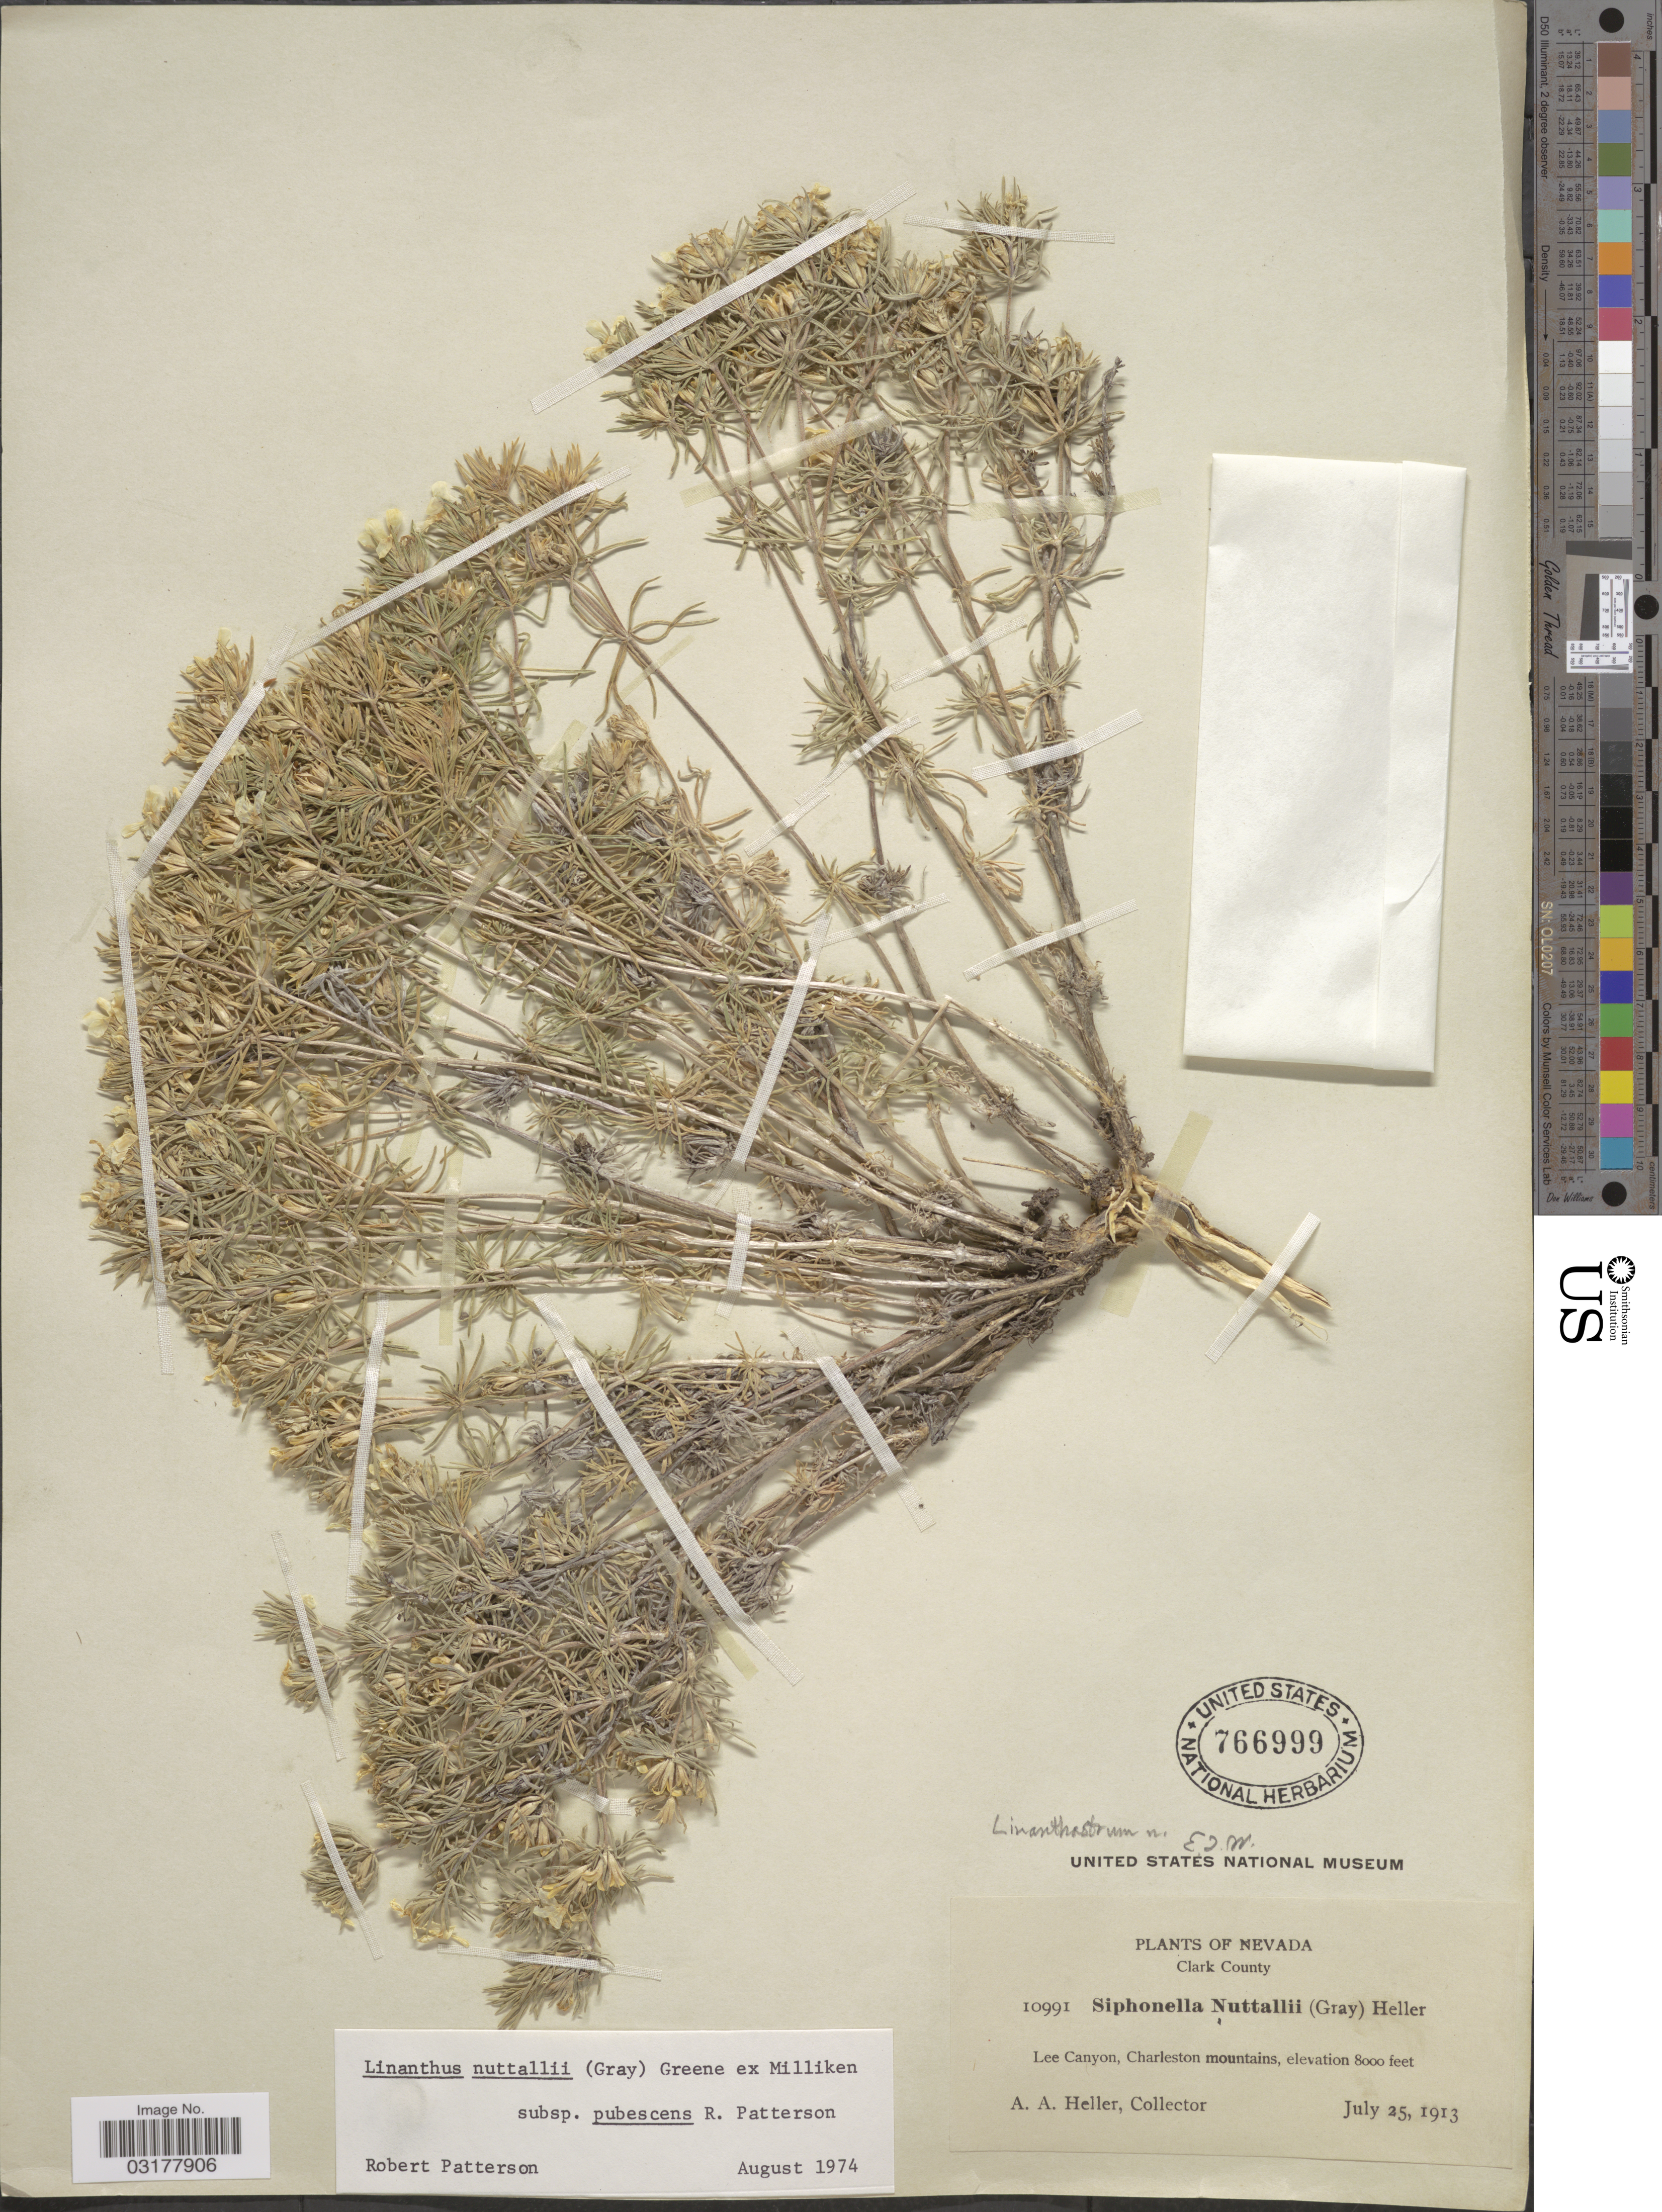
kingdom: Plantae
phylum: Tracheophyta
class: Magnoliopsida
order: Ericales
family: Polemoniaceae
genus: Leptosiphon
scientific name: Leptosiphon nuttallii subsp. pubescens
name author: (R. Patt.) J.M. Porter & L.A. Johnson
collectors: A. A. Heller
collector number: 10991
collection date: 1913-07-25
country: United States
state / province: Nevada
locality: Clark County, Lee Canyon, Charleston mountains.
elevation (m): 2438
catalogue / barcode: US 766999